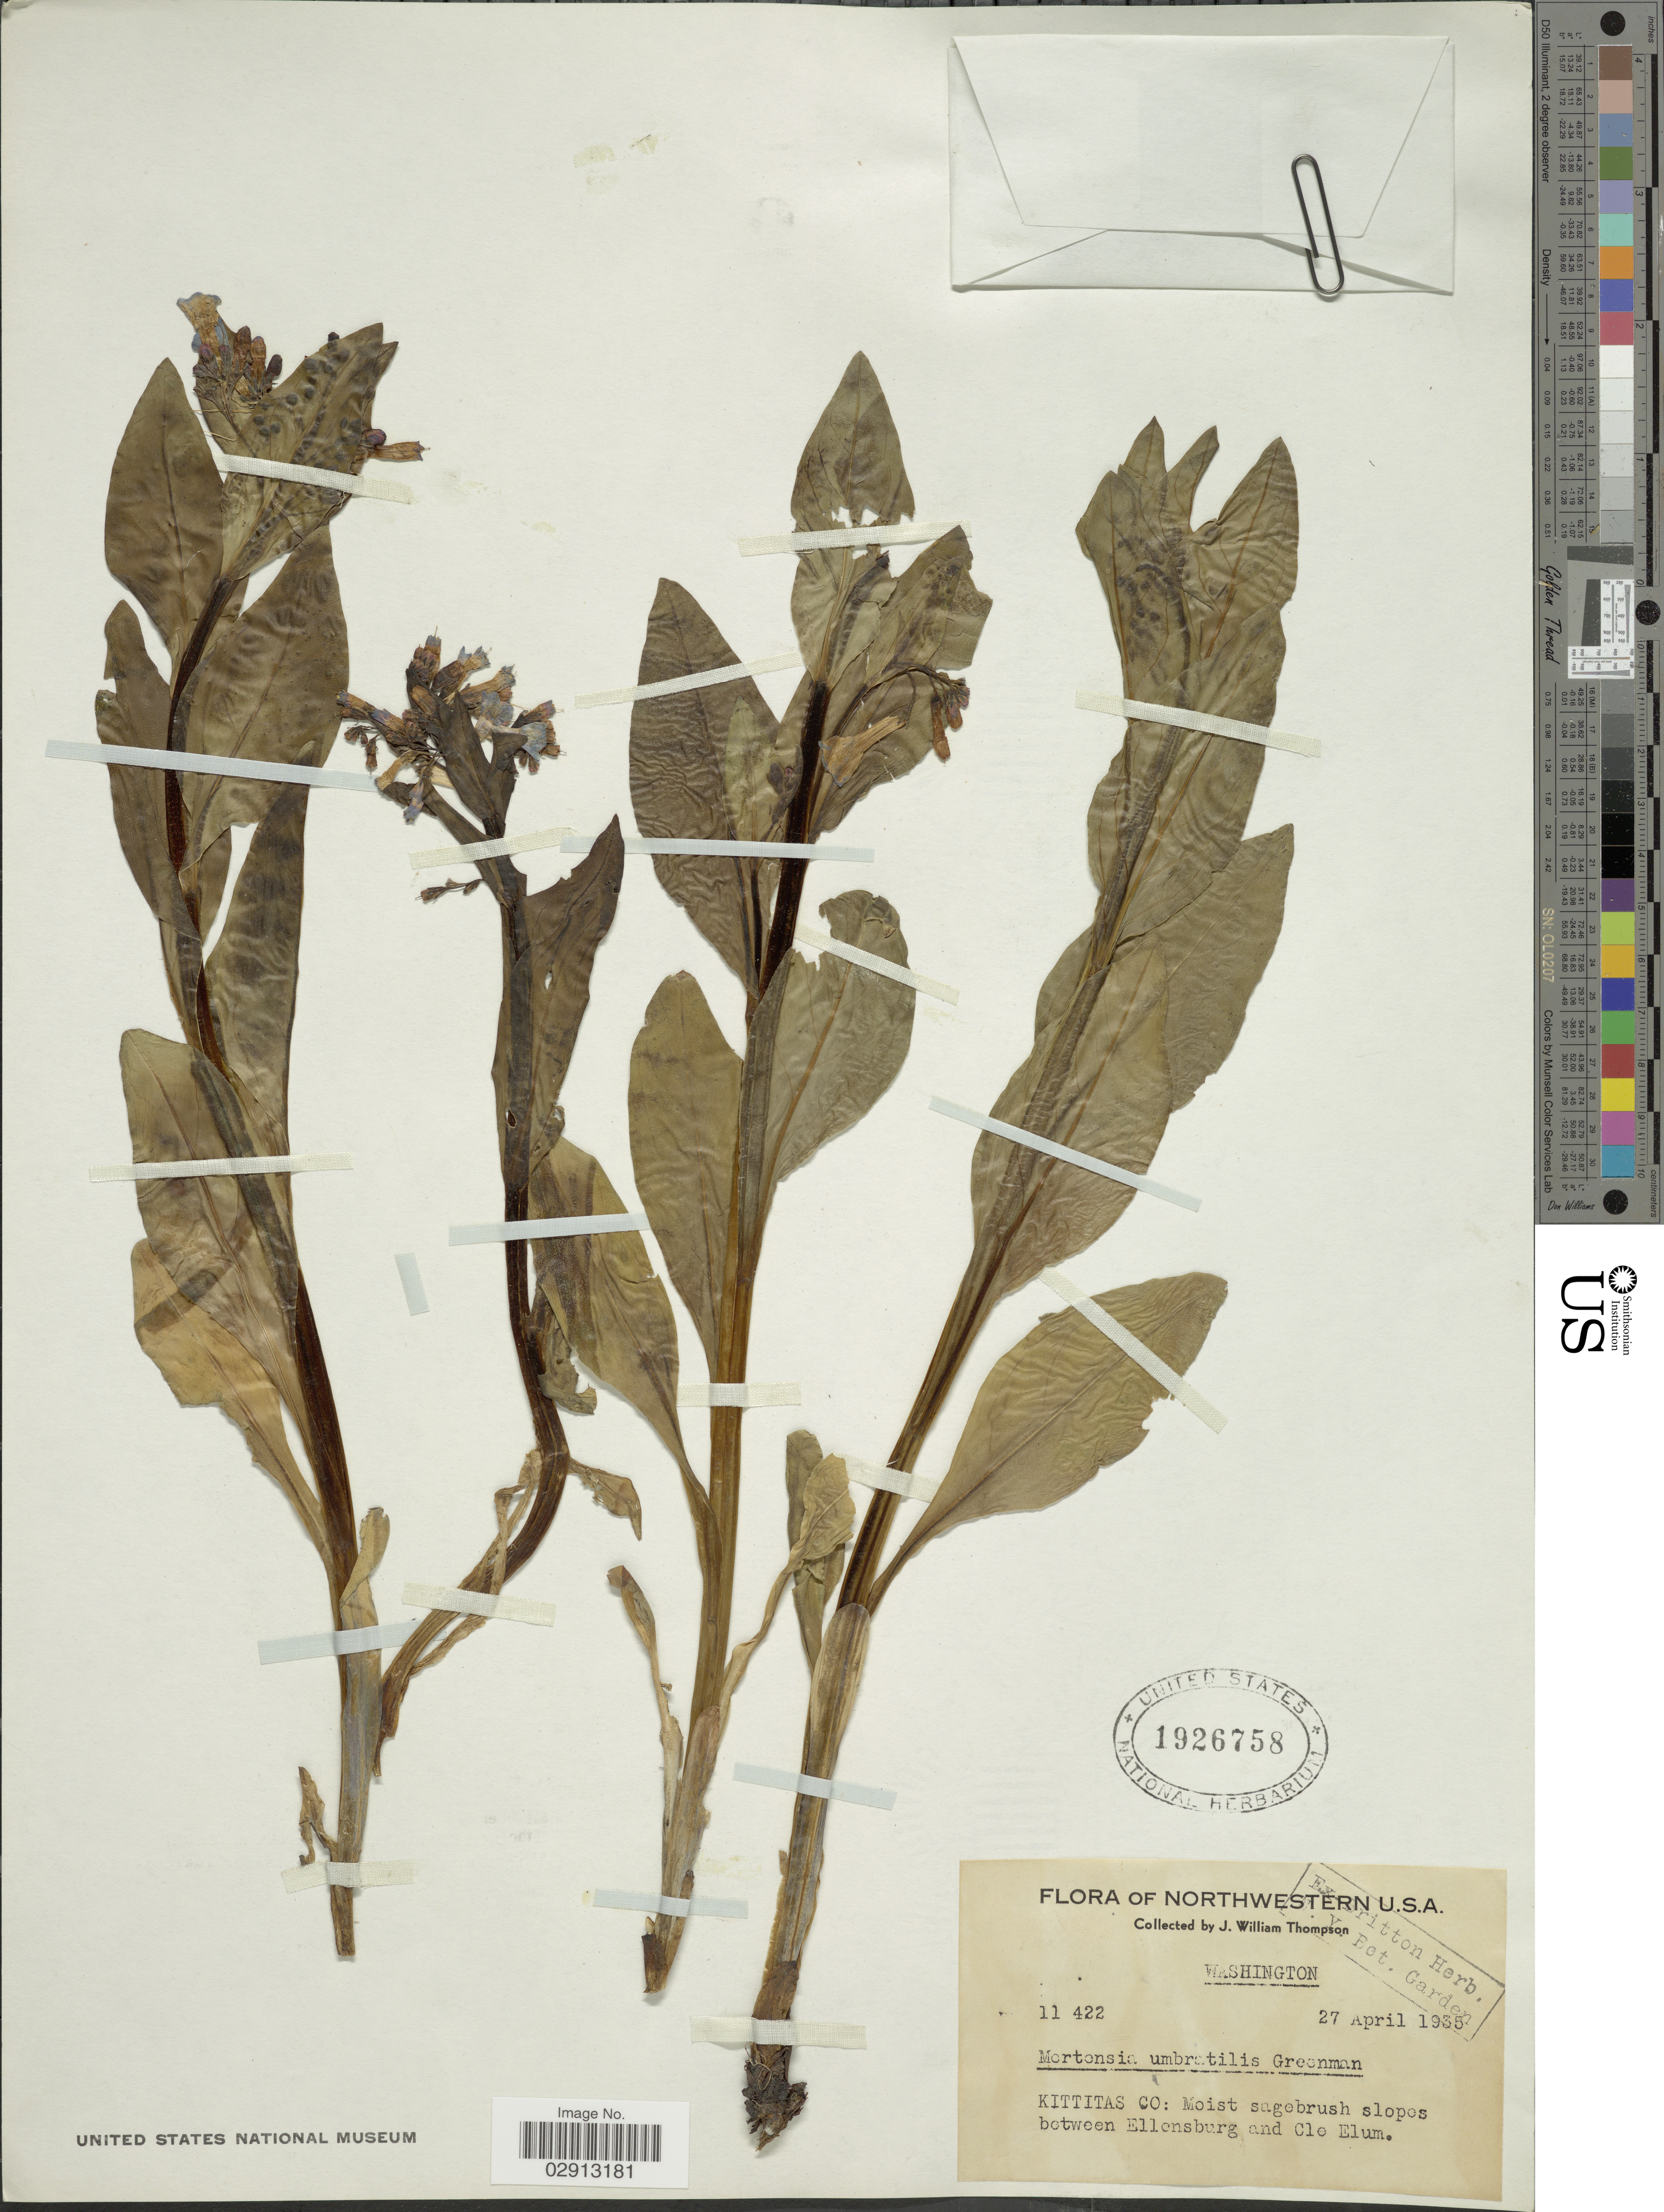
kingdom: Plantae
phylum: Tracheophyta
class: Magnoliopsida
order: Boraginales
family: Boraginaceae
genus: Mertensia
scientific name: Mertensia umbratilis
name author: Greenm.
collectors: J. W. Thompson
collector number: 11422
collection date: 1935-04-27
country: United States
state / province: Washington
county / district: Kittitas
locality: Northwestern U. S. A. Kittitas Co: Moist sagebrush slopes between Ellensburg and Cle Elum.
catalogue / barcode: US 1926758